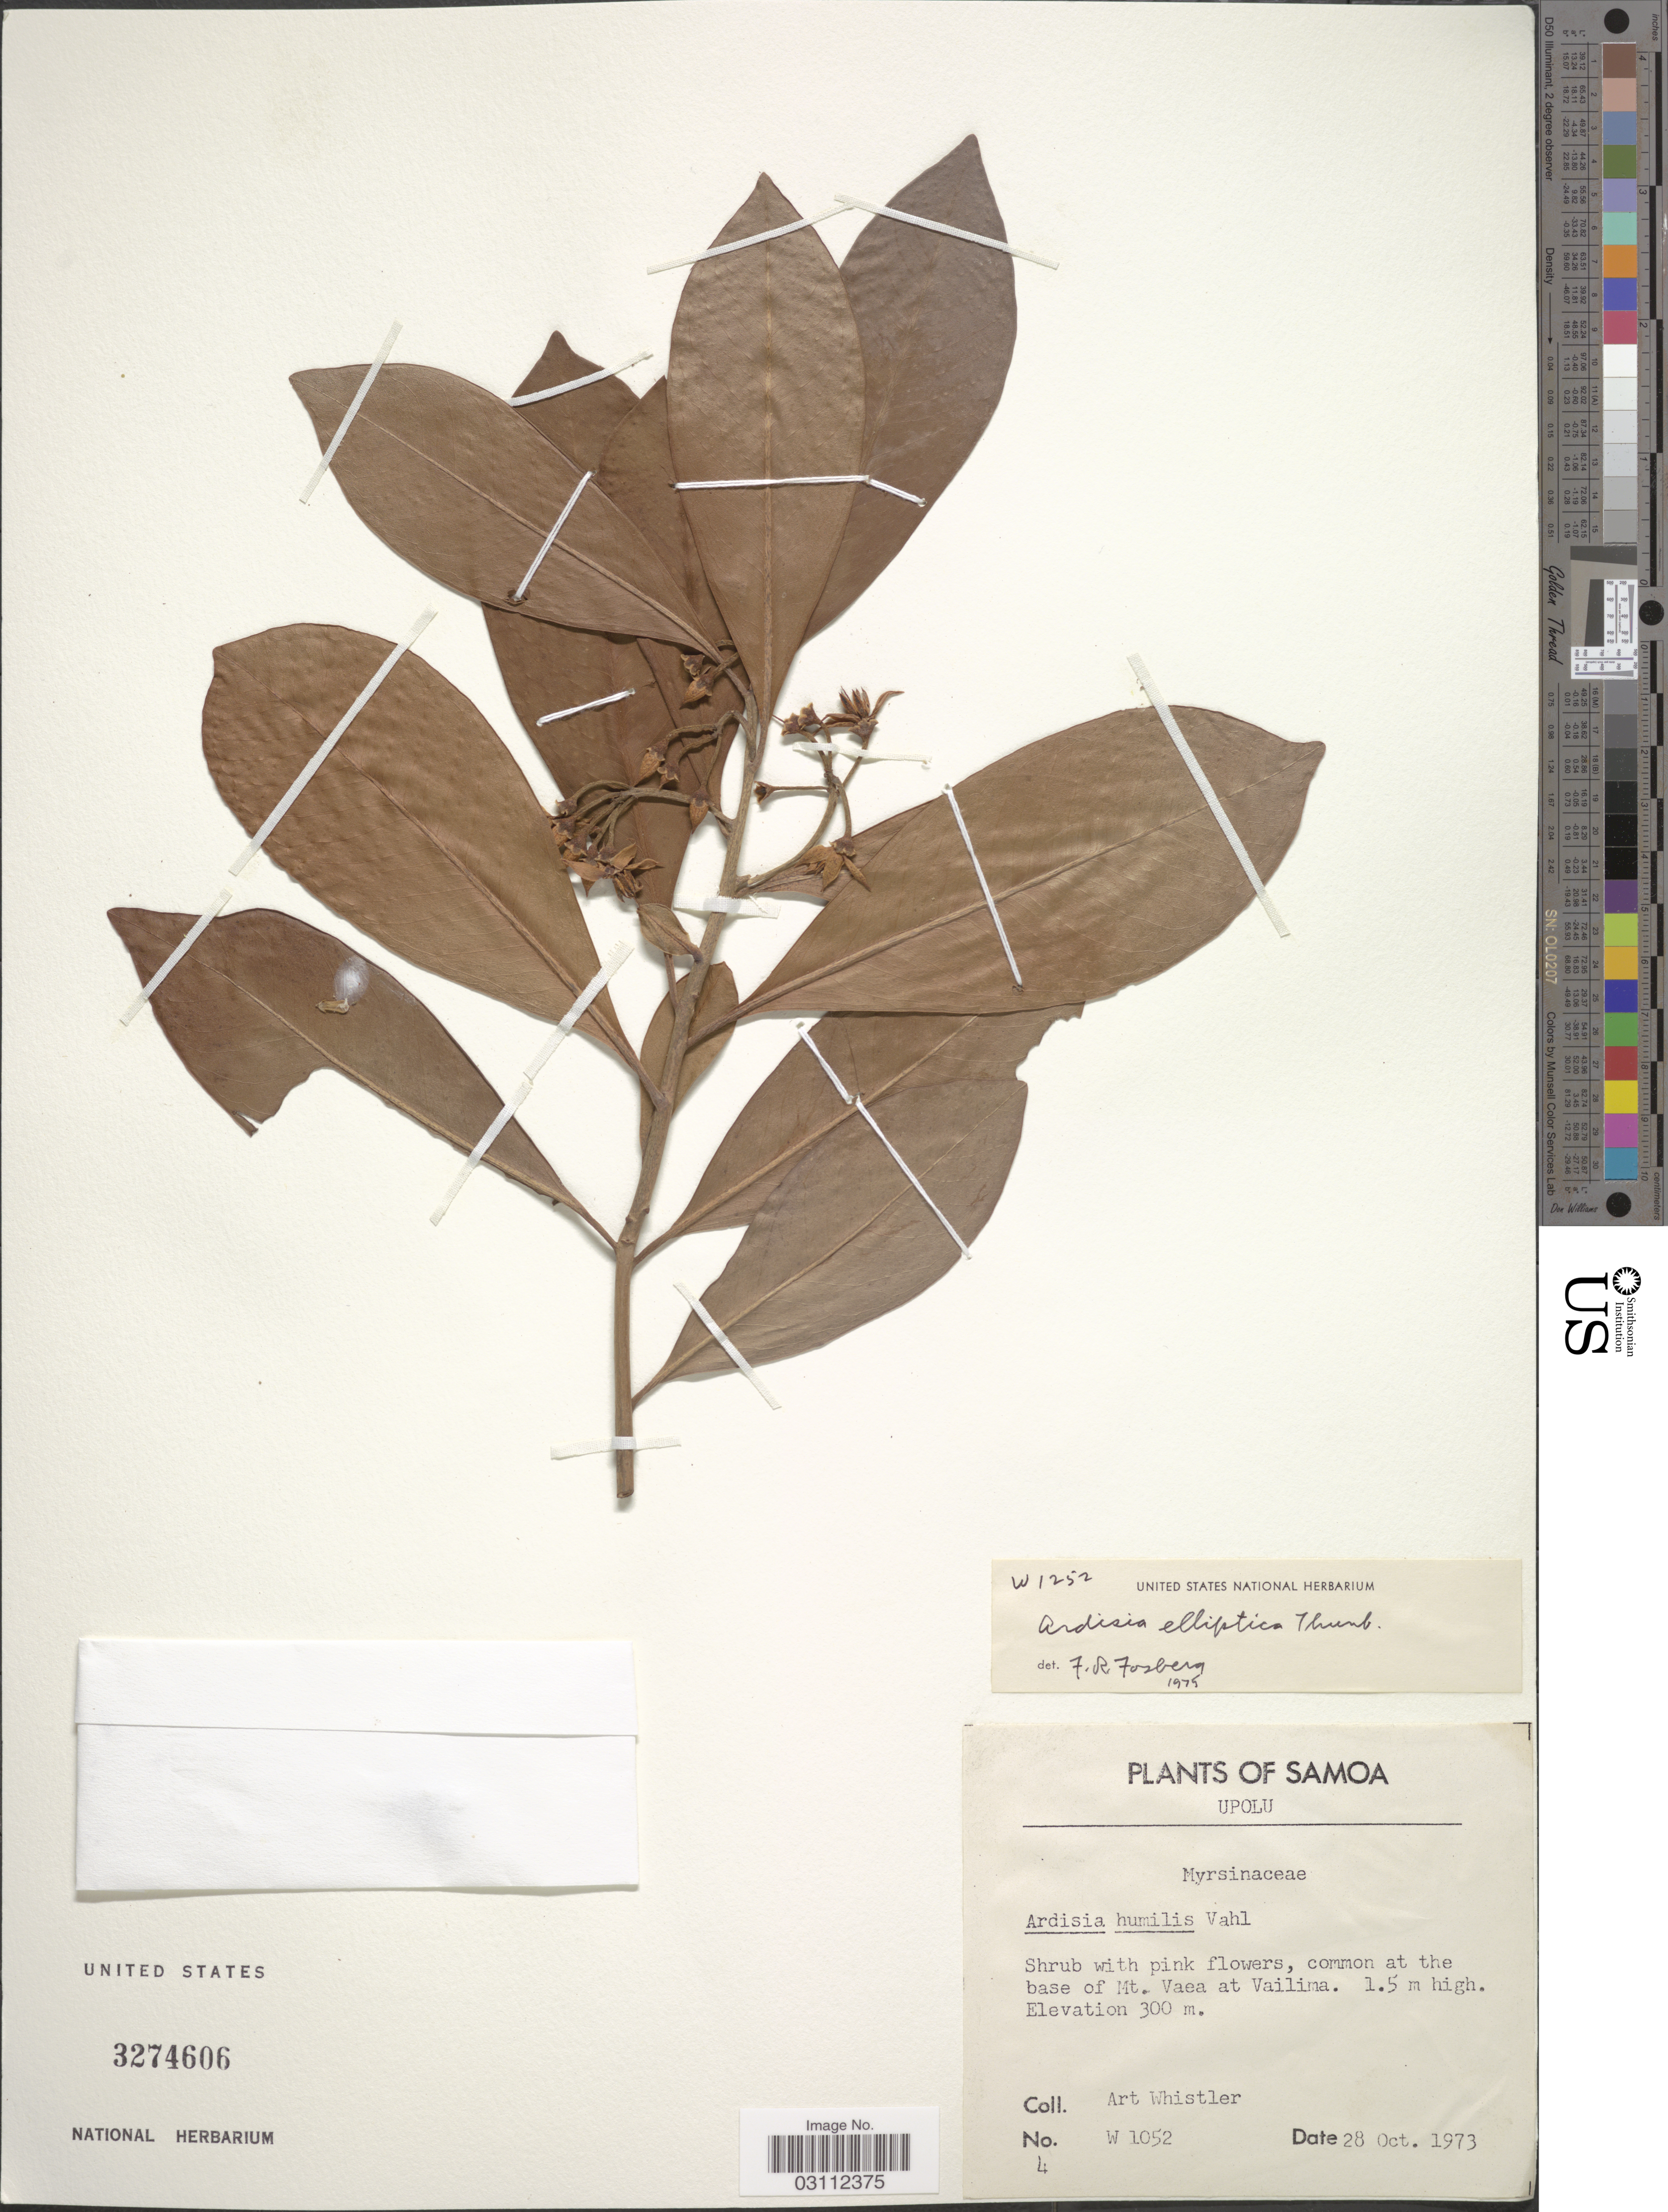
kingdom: Plantae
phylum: Tracheophyta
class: Magnoliopsida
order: Ericales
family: Primulaceae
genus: Ardisia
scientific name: Ardisia elliptica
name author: Thunb.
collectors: A. Whistler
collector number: W1052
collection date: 1973-10-28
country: Samoa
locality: Samoa. Upolu. Common at the base of Mt. Vaea at Vailima.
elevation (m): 300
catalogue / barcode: US 3274606